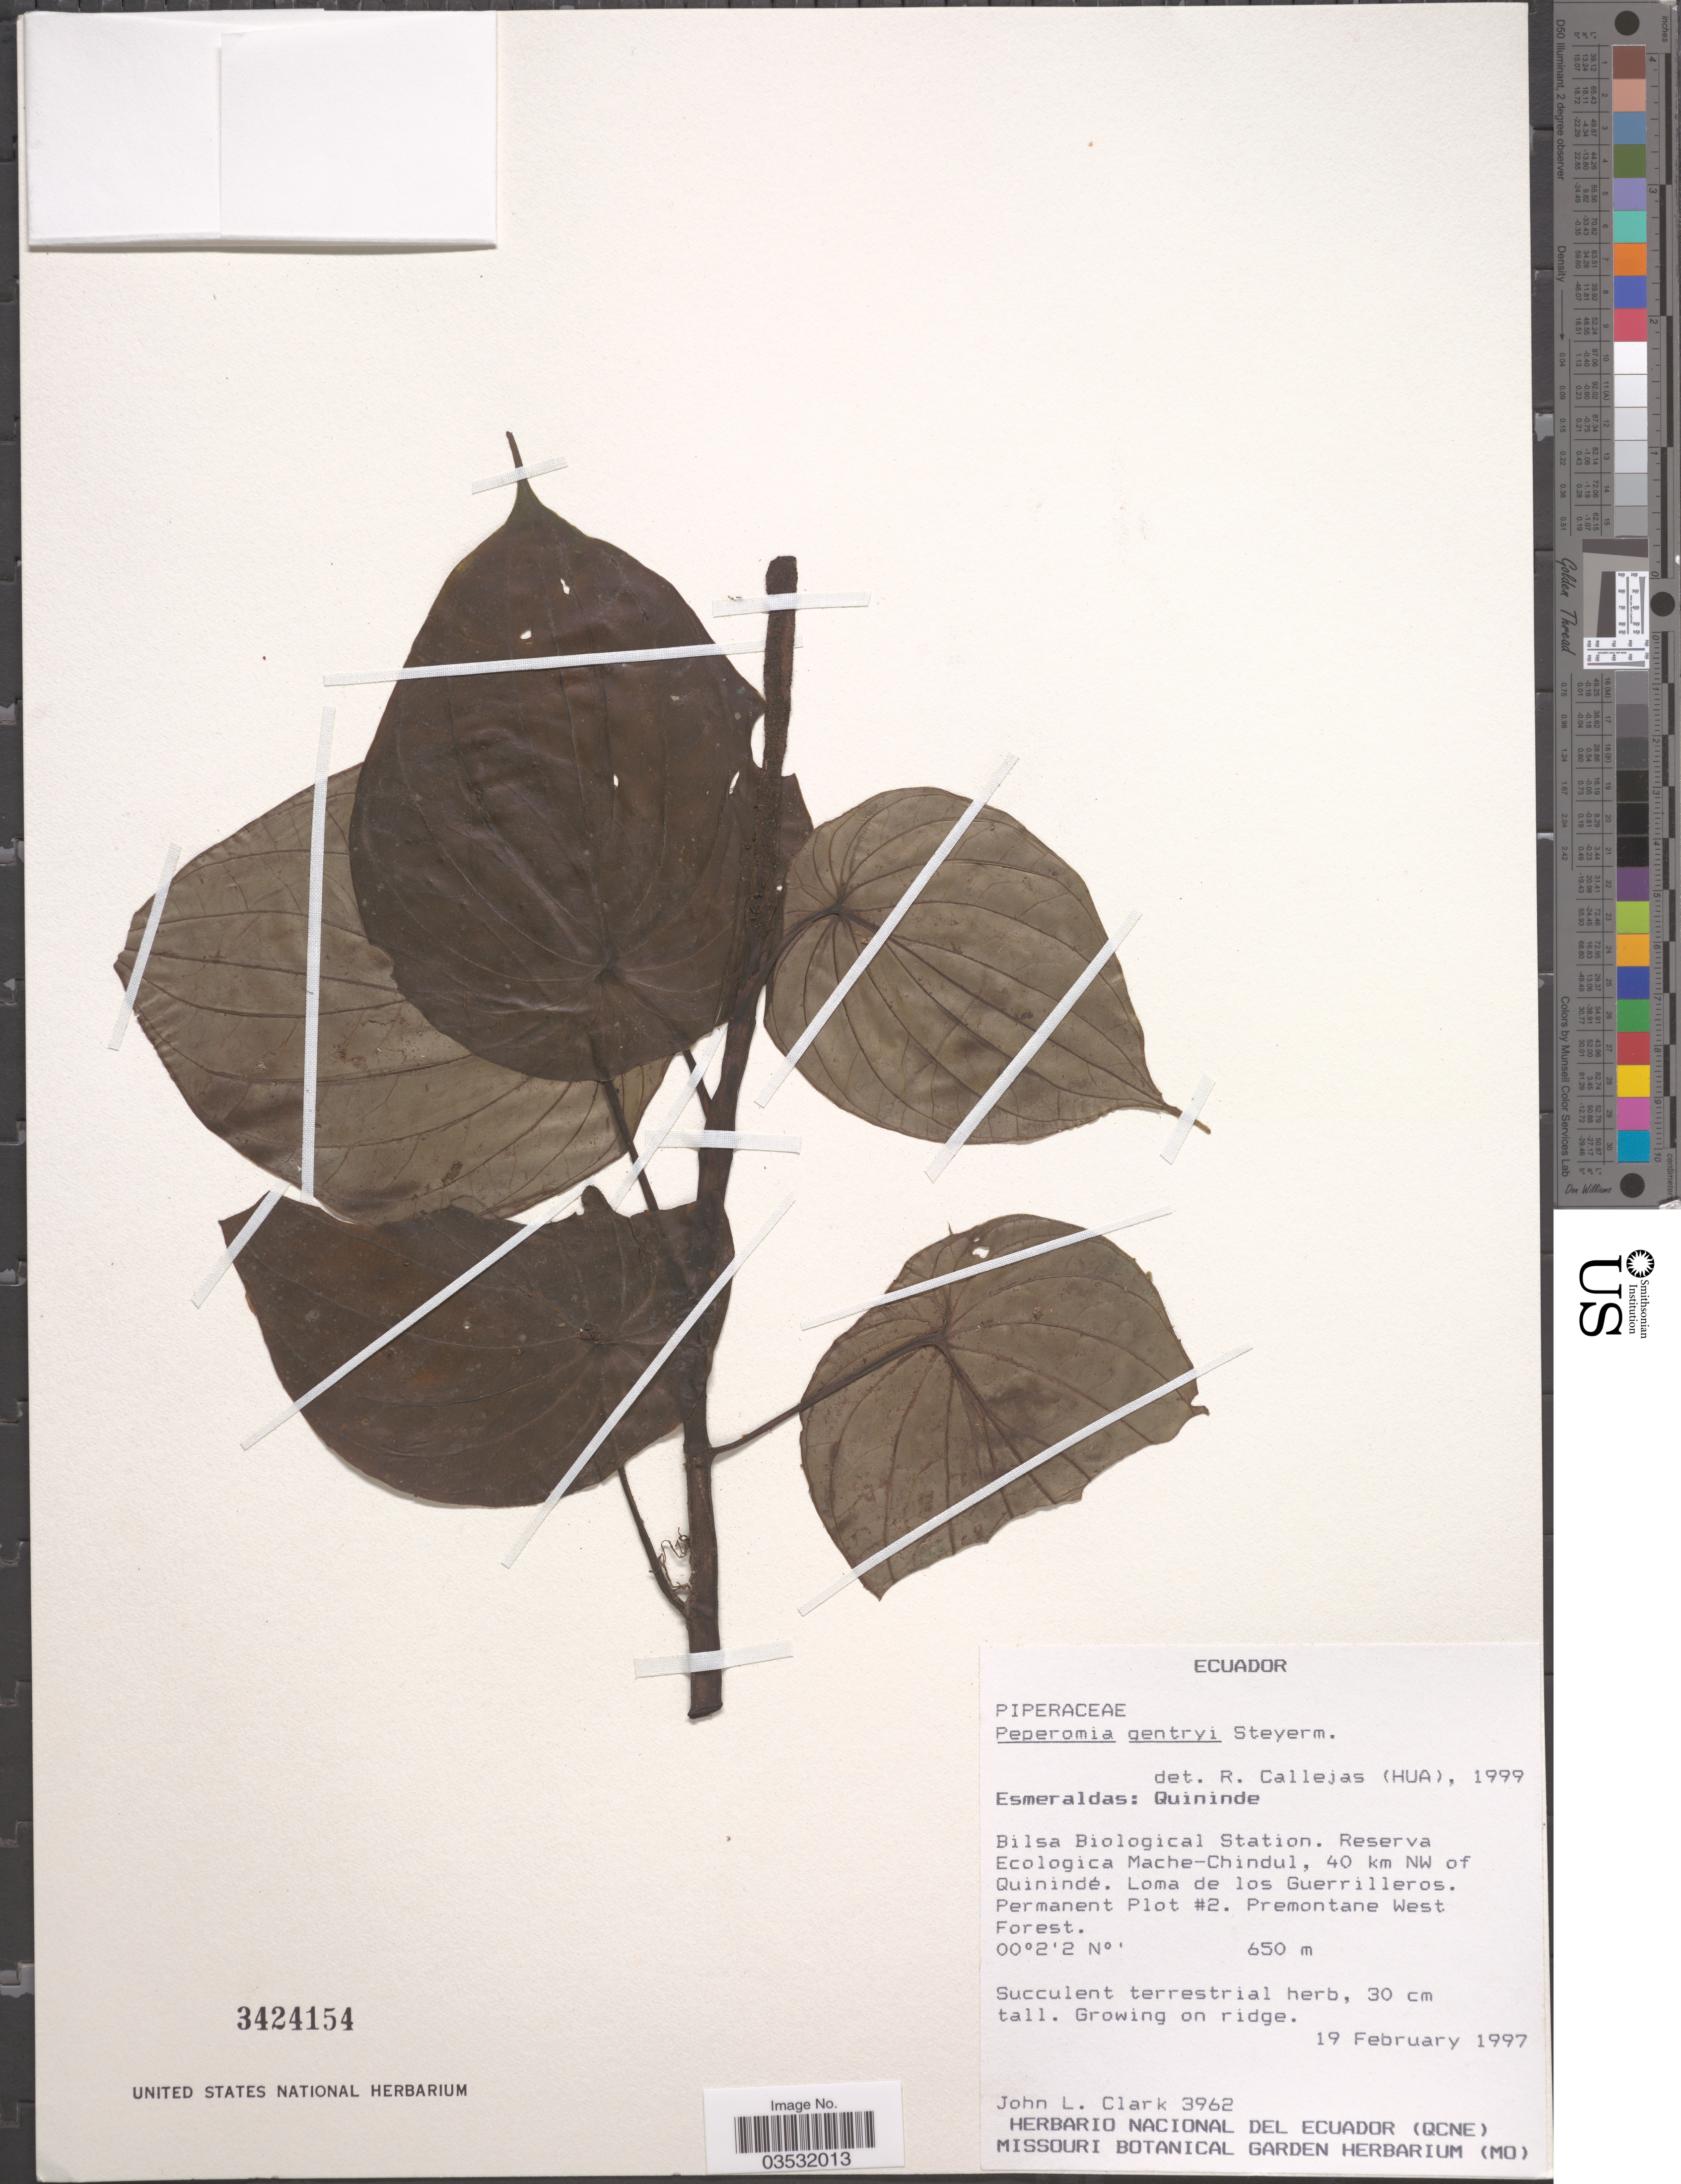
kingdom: Plantae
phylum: Tracheophyta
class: Magnoliopsida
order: Piperales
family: Piperaceae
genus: Peperomia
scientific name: Peperomia alwynii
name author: Callejas & Betancur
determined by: Jaramillo, M. Alejandra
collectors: J. L. Clark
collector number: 3962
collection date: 1997-02-19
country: Ecuador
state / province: Esmeraldas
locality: Quininde. Bilsa Biological Station. Reserva Ecologica Mache-Chindul, 40 km NW of Quinindé. Loma de los Guerrilleros. Permanent Plot #2.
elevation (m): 650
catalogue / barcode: US 3424154